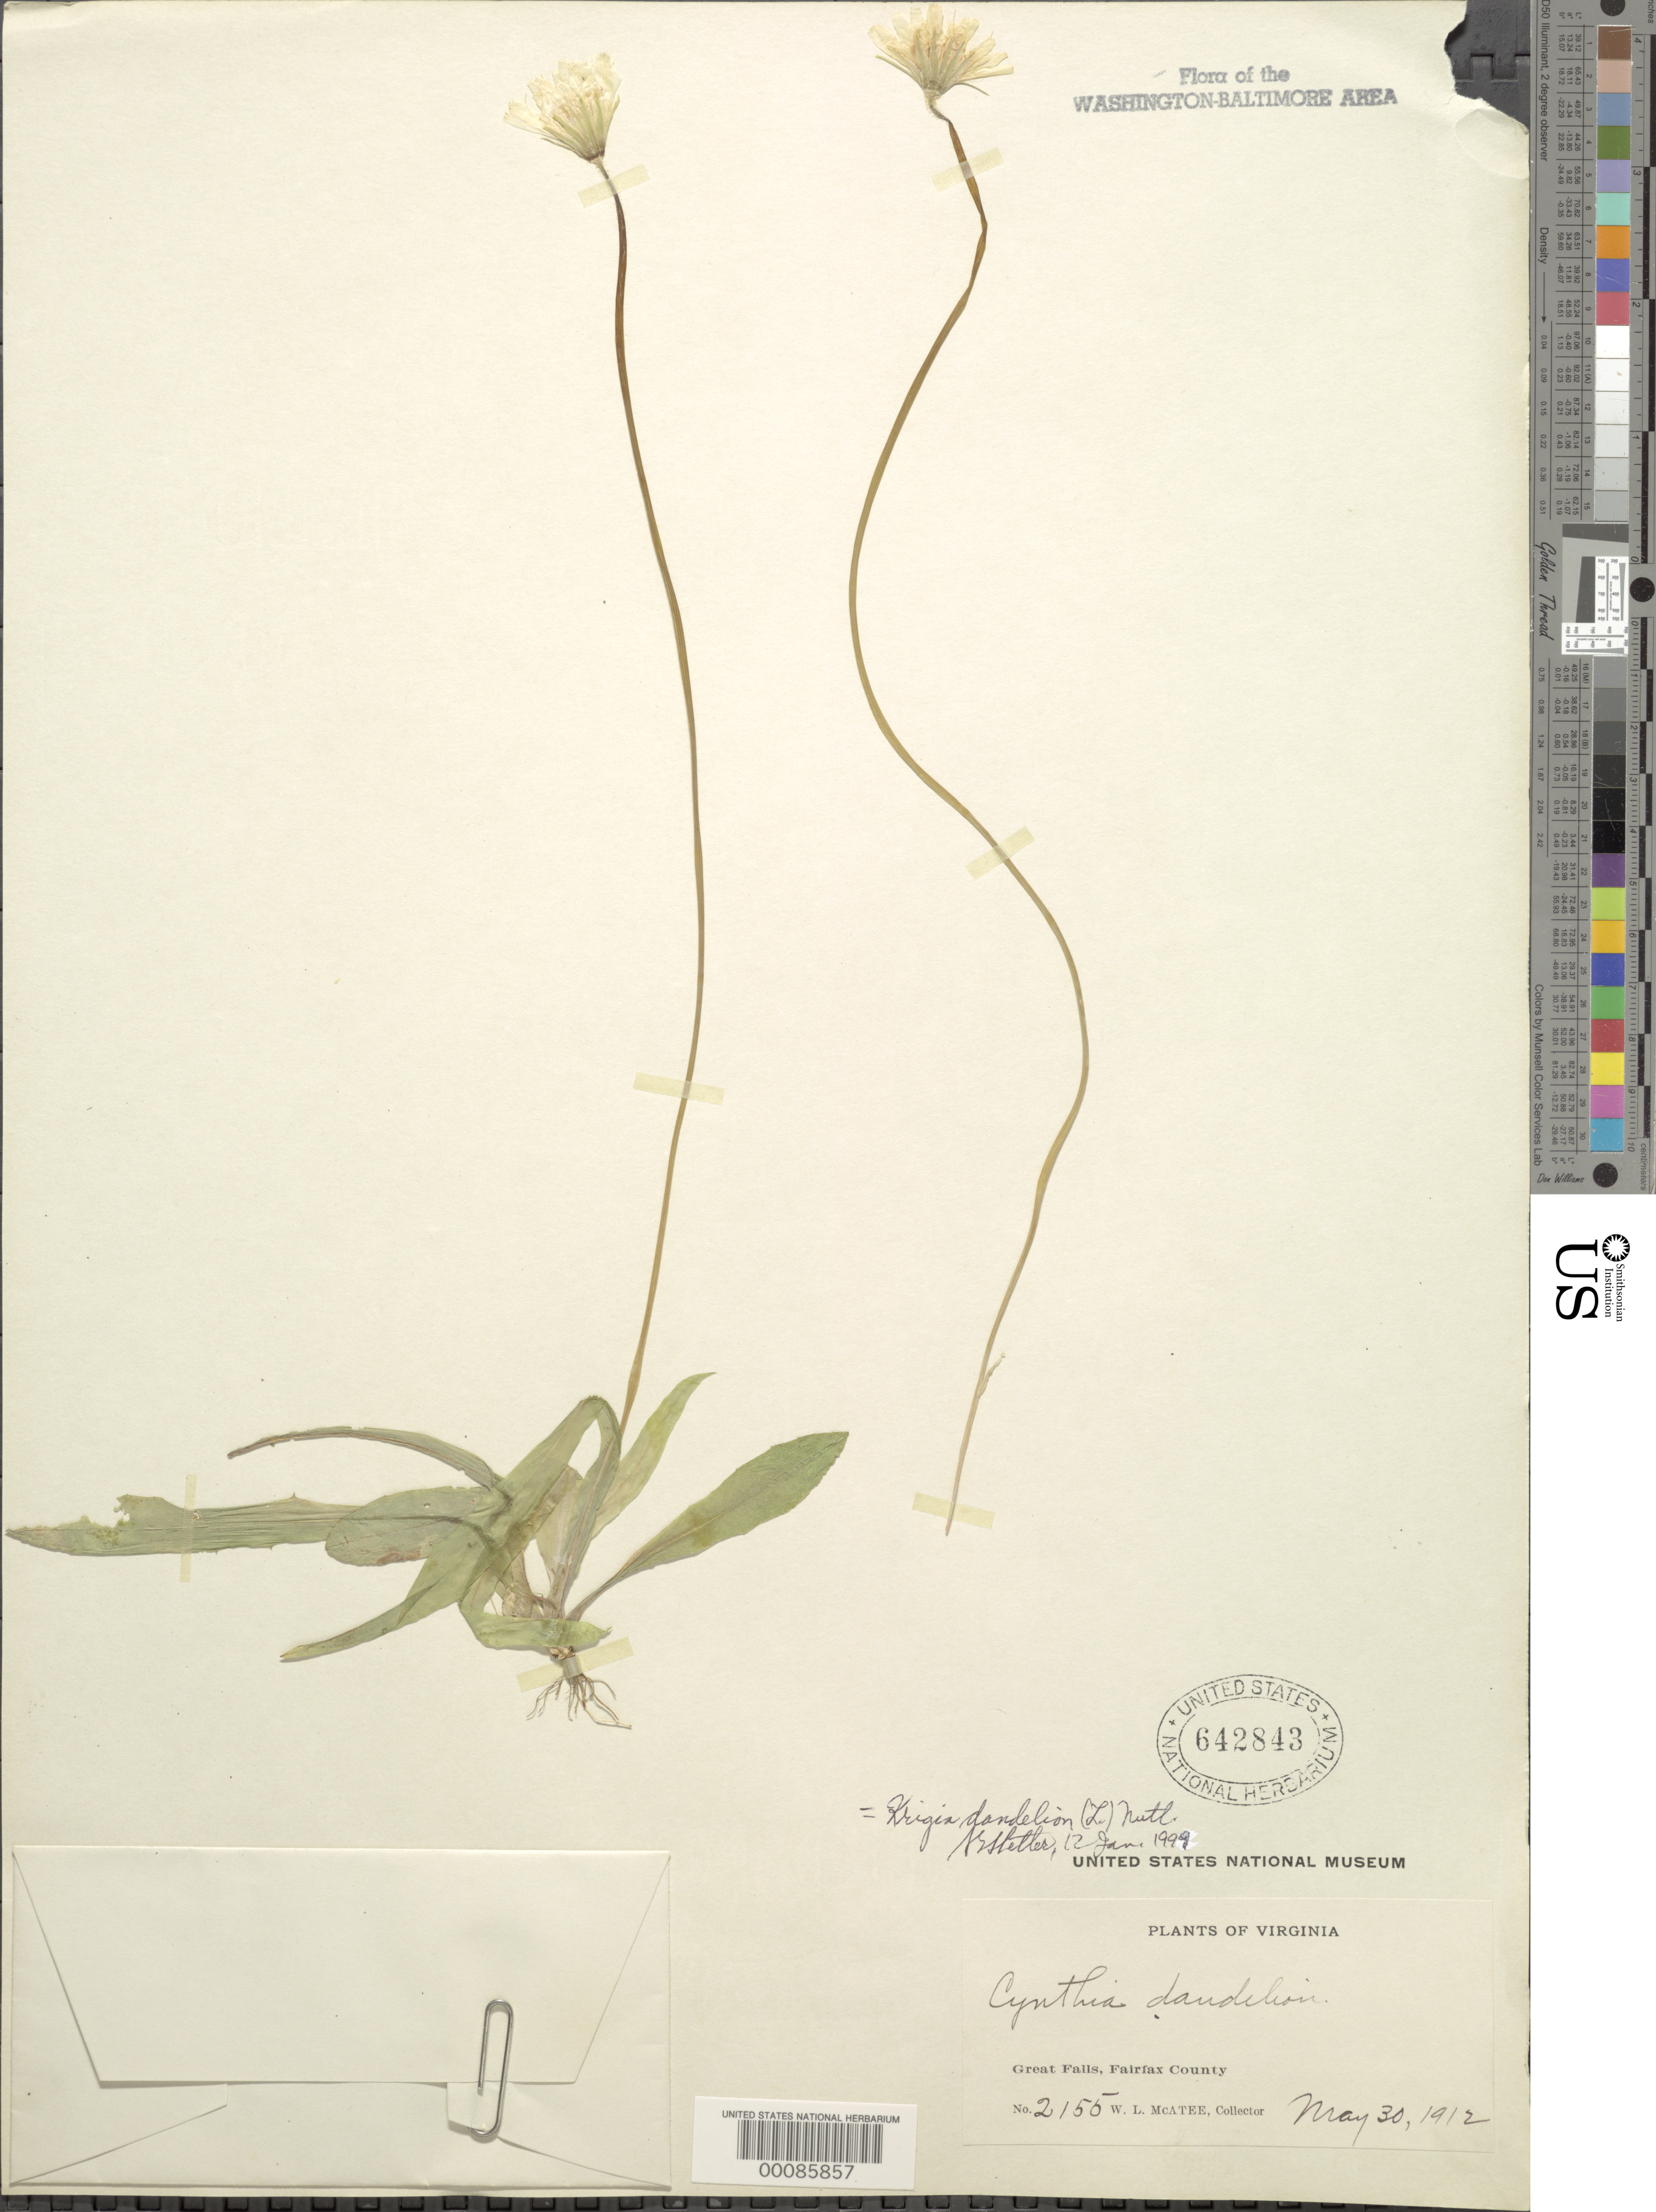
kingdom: Plantae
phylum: Tracheophyta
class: Magnoliopsida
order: Asterales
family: Asteraceae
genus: Krigia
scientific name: Krigia dandelion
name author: (L.) Nutt.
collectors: W. McAtee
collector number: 2155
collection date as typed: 30 May 1912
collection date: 1912-05-30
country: United States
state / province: Virginia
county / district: Fairfax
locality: Great Falls C. & O. Canal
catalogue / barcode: US 642843